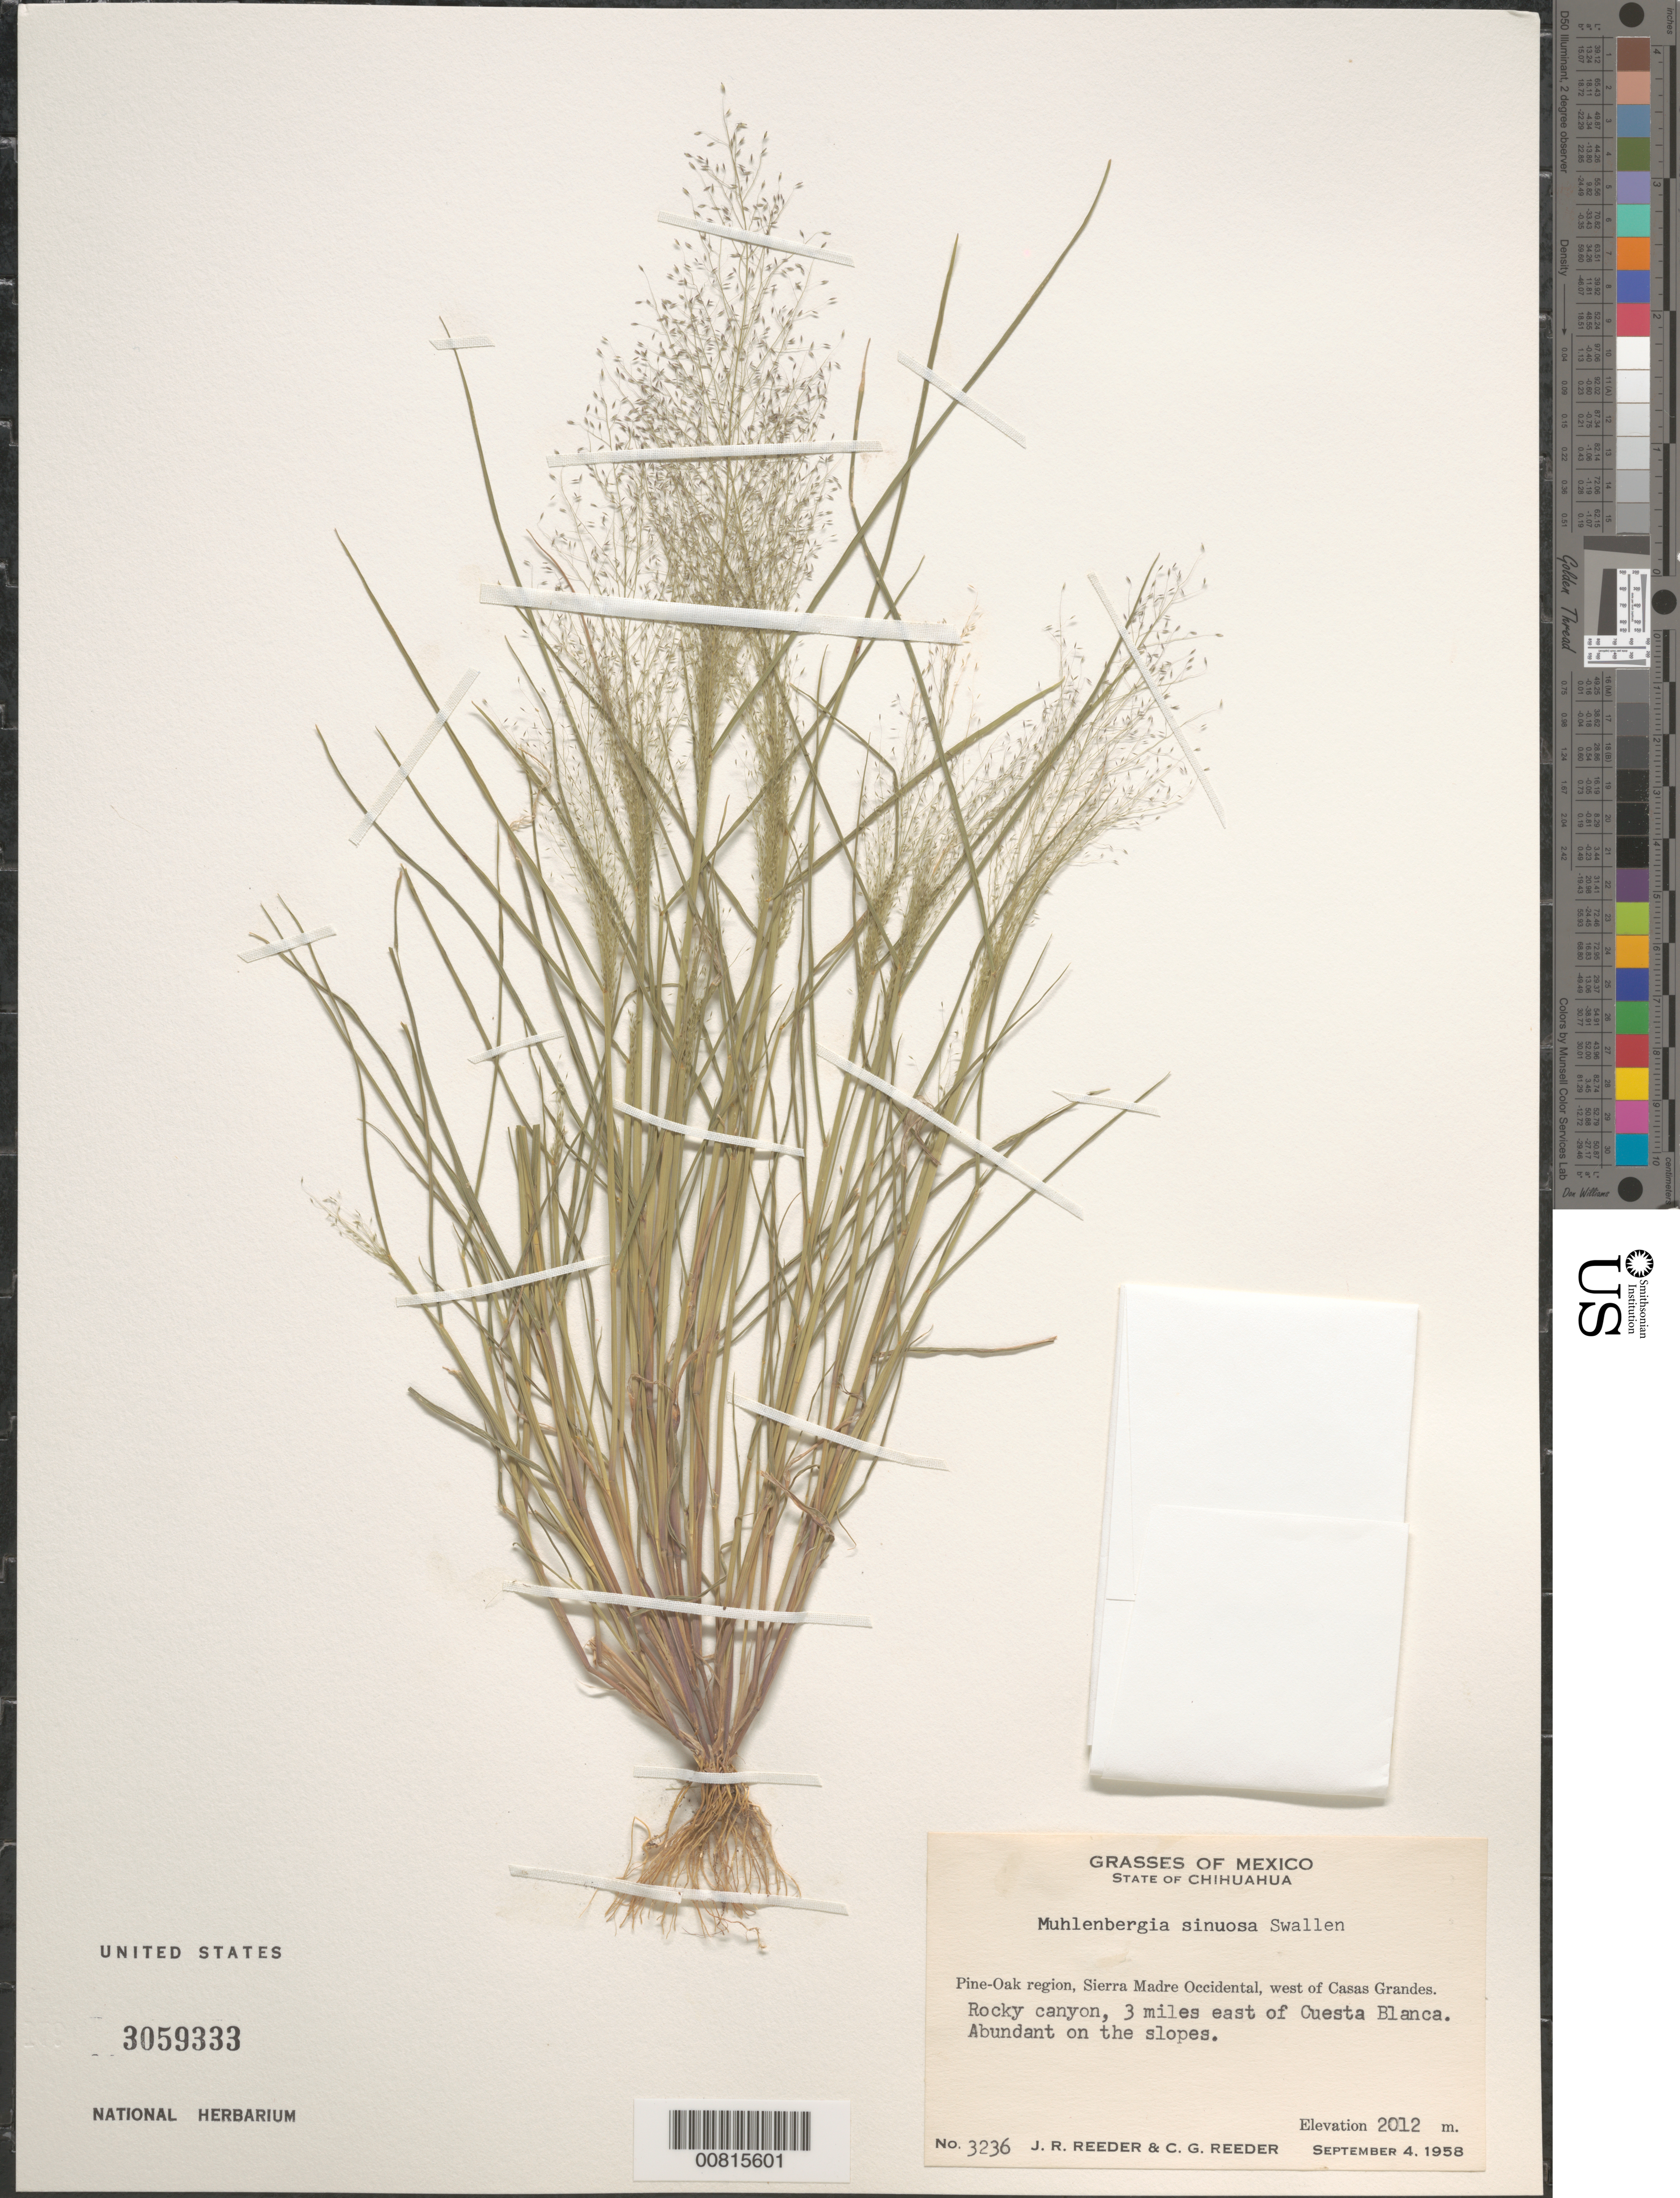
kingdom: Plantae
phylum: Tracheophyta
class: Liliopsida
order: Poales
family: Poaceae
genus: Muhlenbergia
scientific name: Muhlenbergia sinuosa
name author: Swallen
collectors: J. R. Reeder & C. G. Reeder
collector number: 3236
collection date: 1958-09-04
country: Mexico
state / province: Chihuahua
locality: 3 mi E of Cuesta Blanca, W of Casas Grandes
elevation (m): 2012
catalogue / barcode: US 3059333